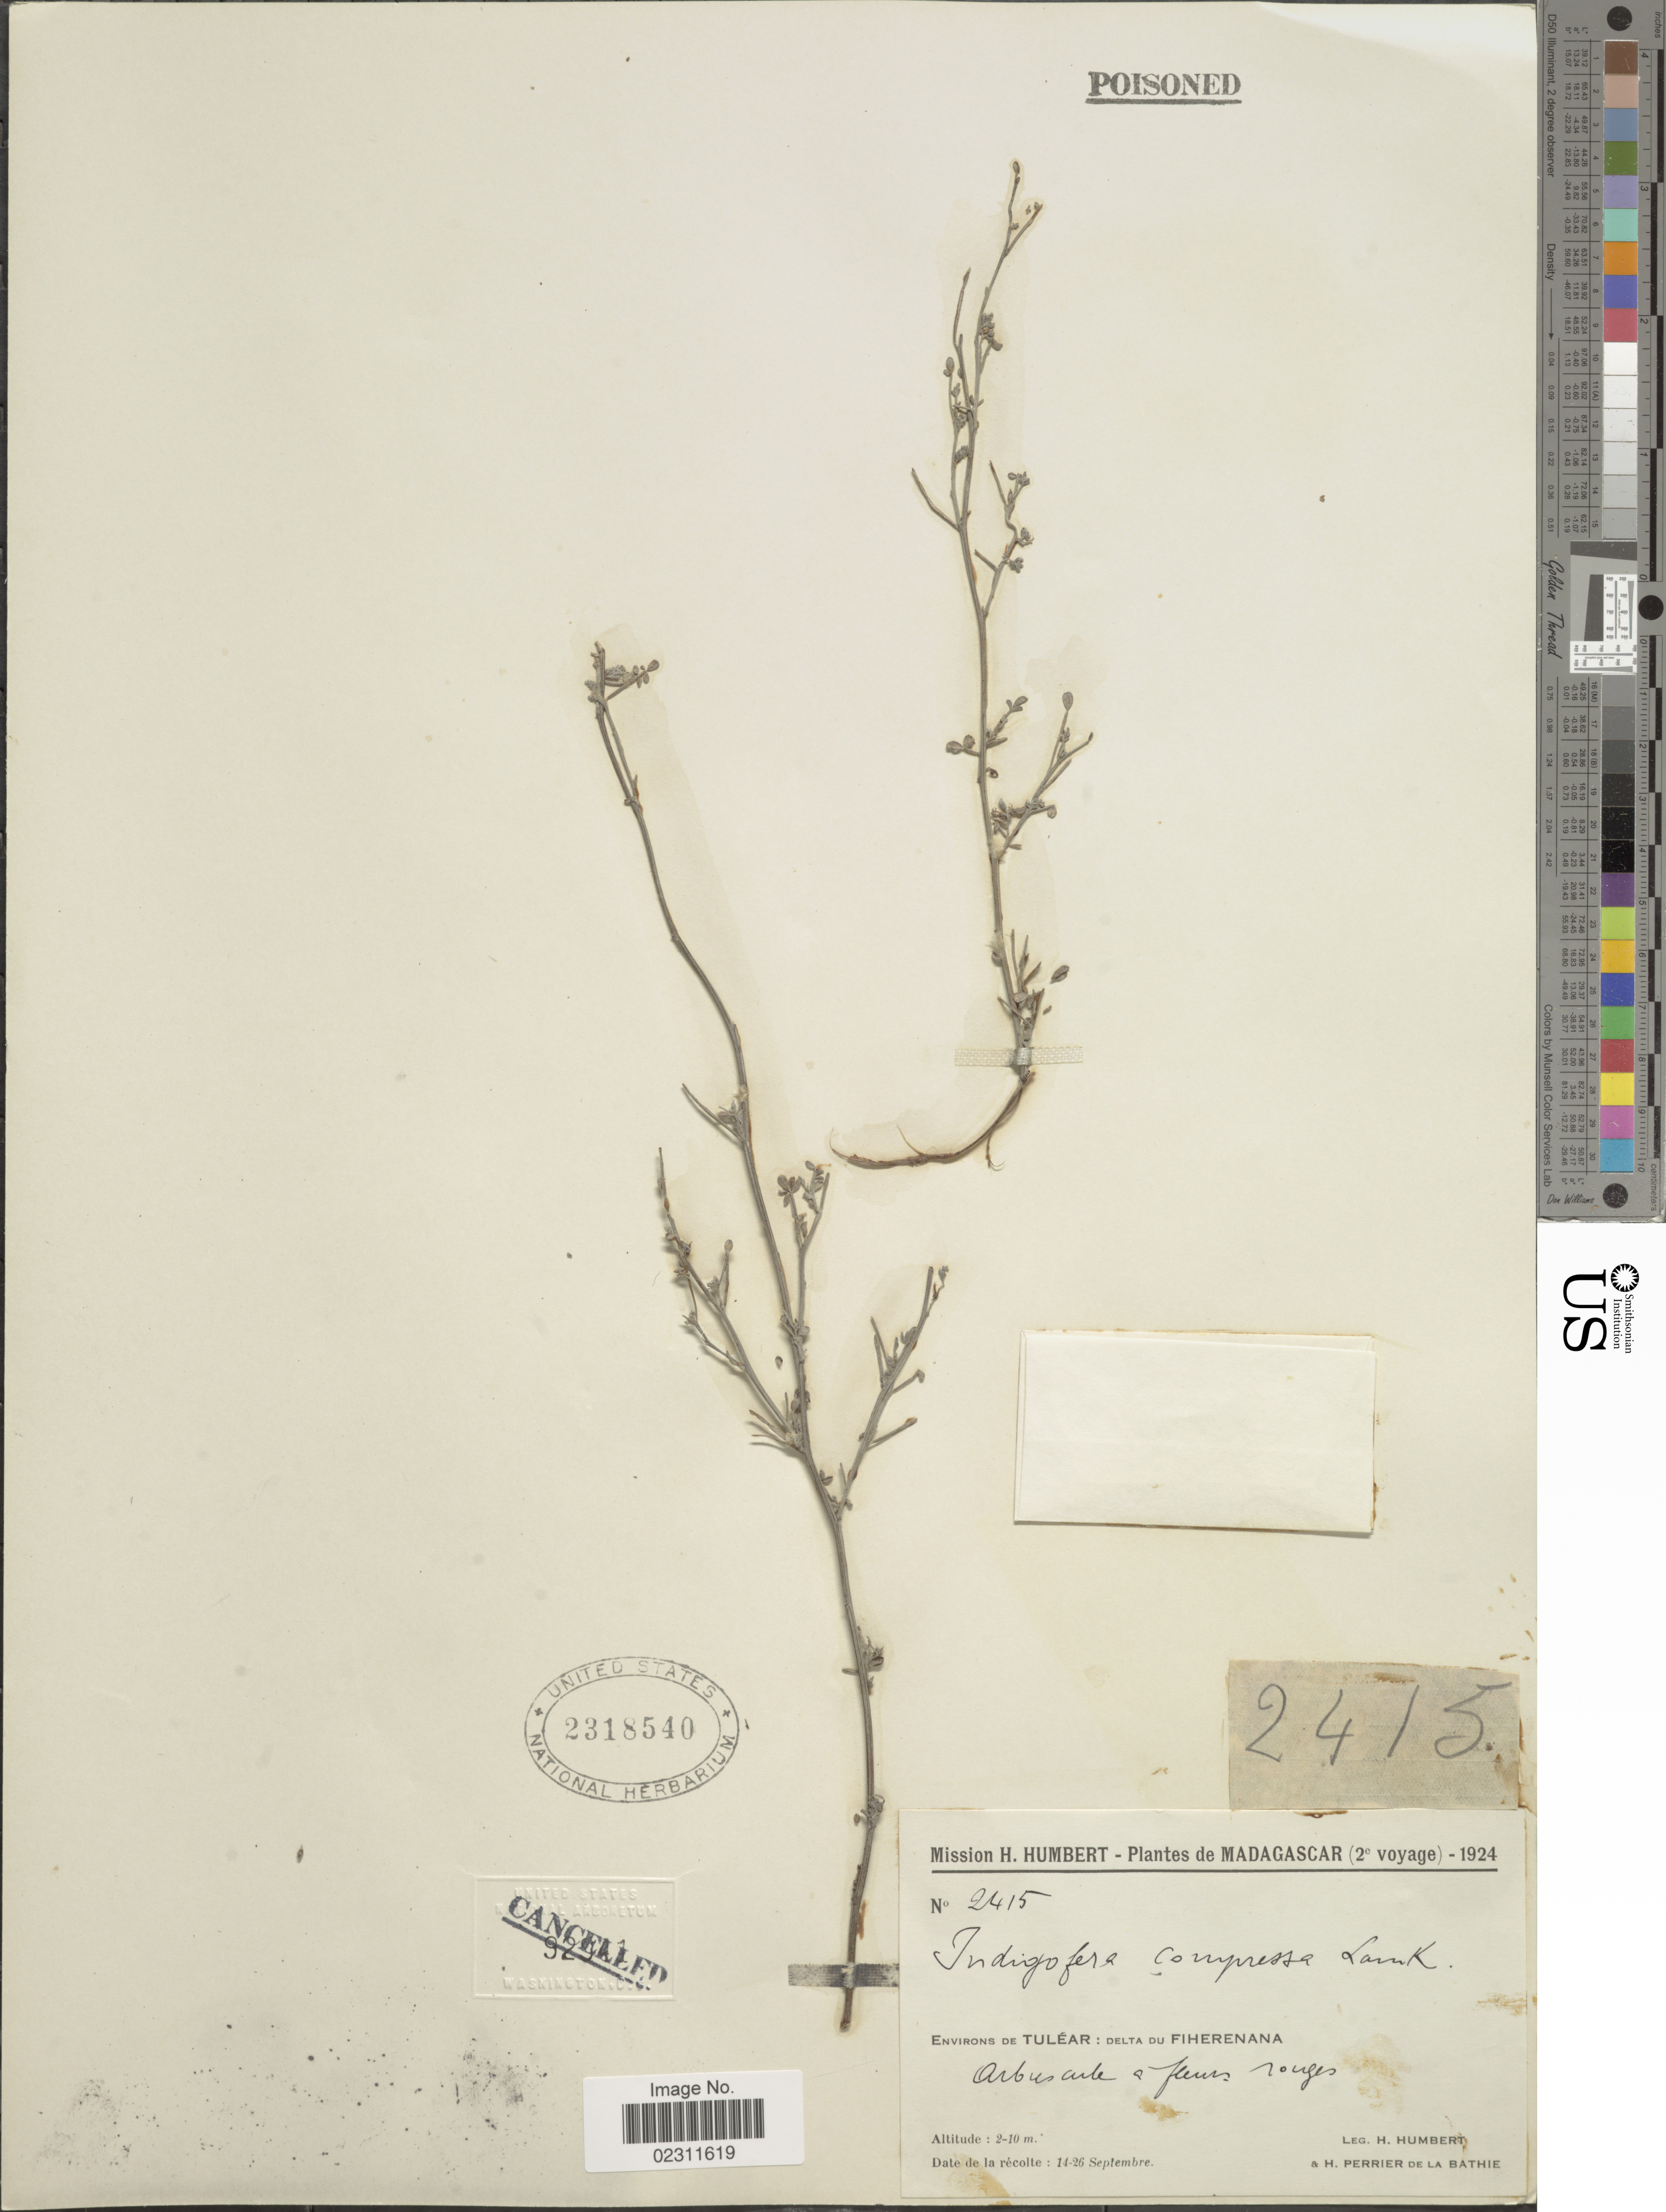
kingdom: Plantae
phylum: Tracheophyta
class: Magnoliopsida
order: Fabales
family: Fabaceae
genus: Indigofera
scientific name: Indigofera compressa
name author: Lam.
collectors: H. Humbert & H. Perrier de la Bâthie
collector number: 2415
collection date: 1924-09-14/1924-09-26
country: Madagascar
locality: Environs de Tulear, delta du Fiherenana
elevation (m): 2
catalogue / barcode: US 2318540